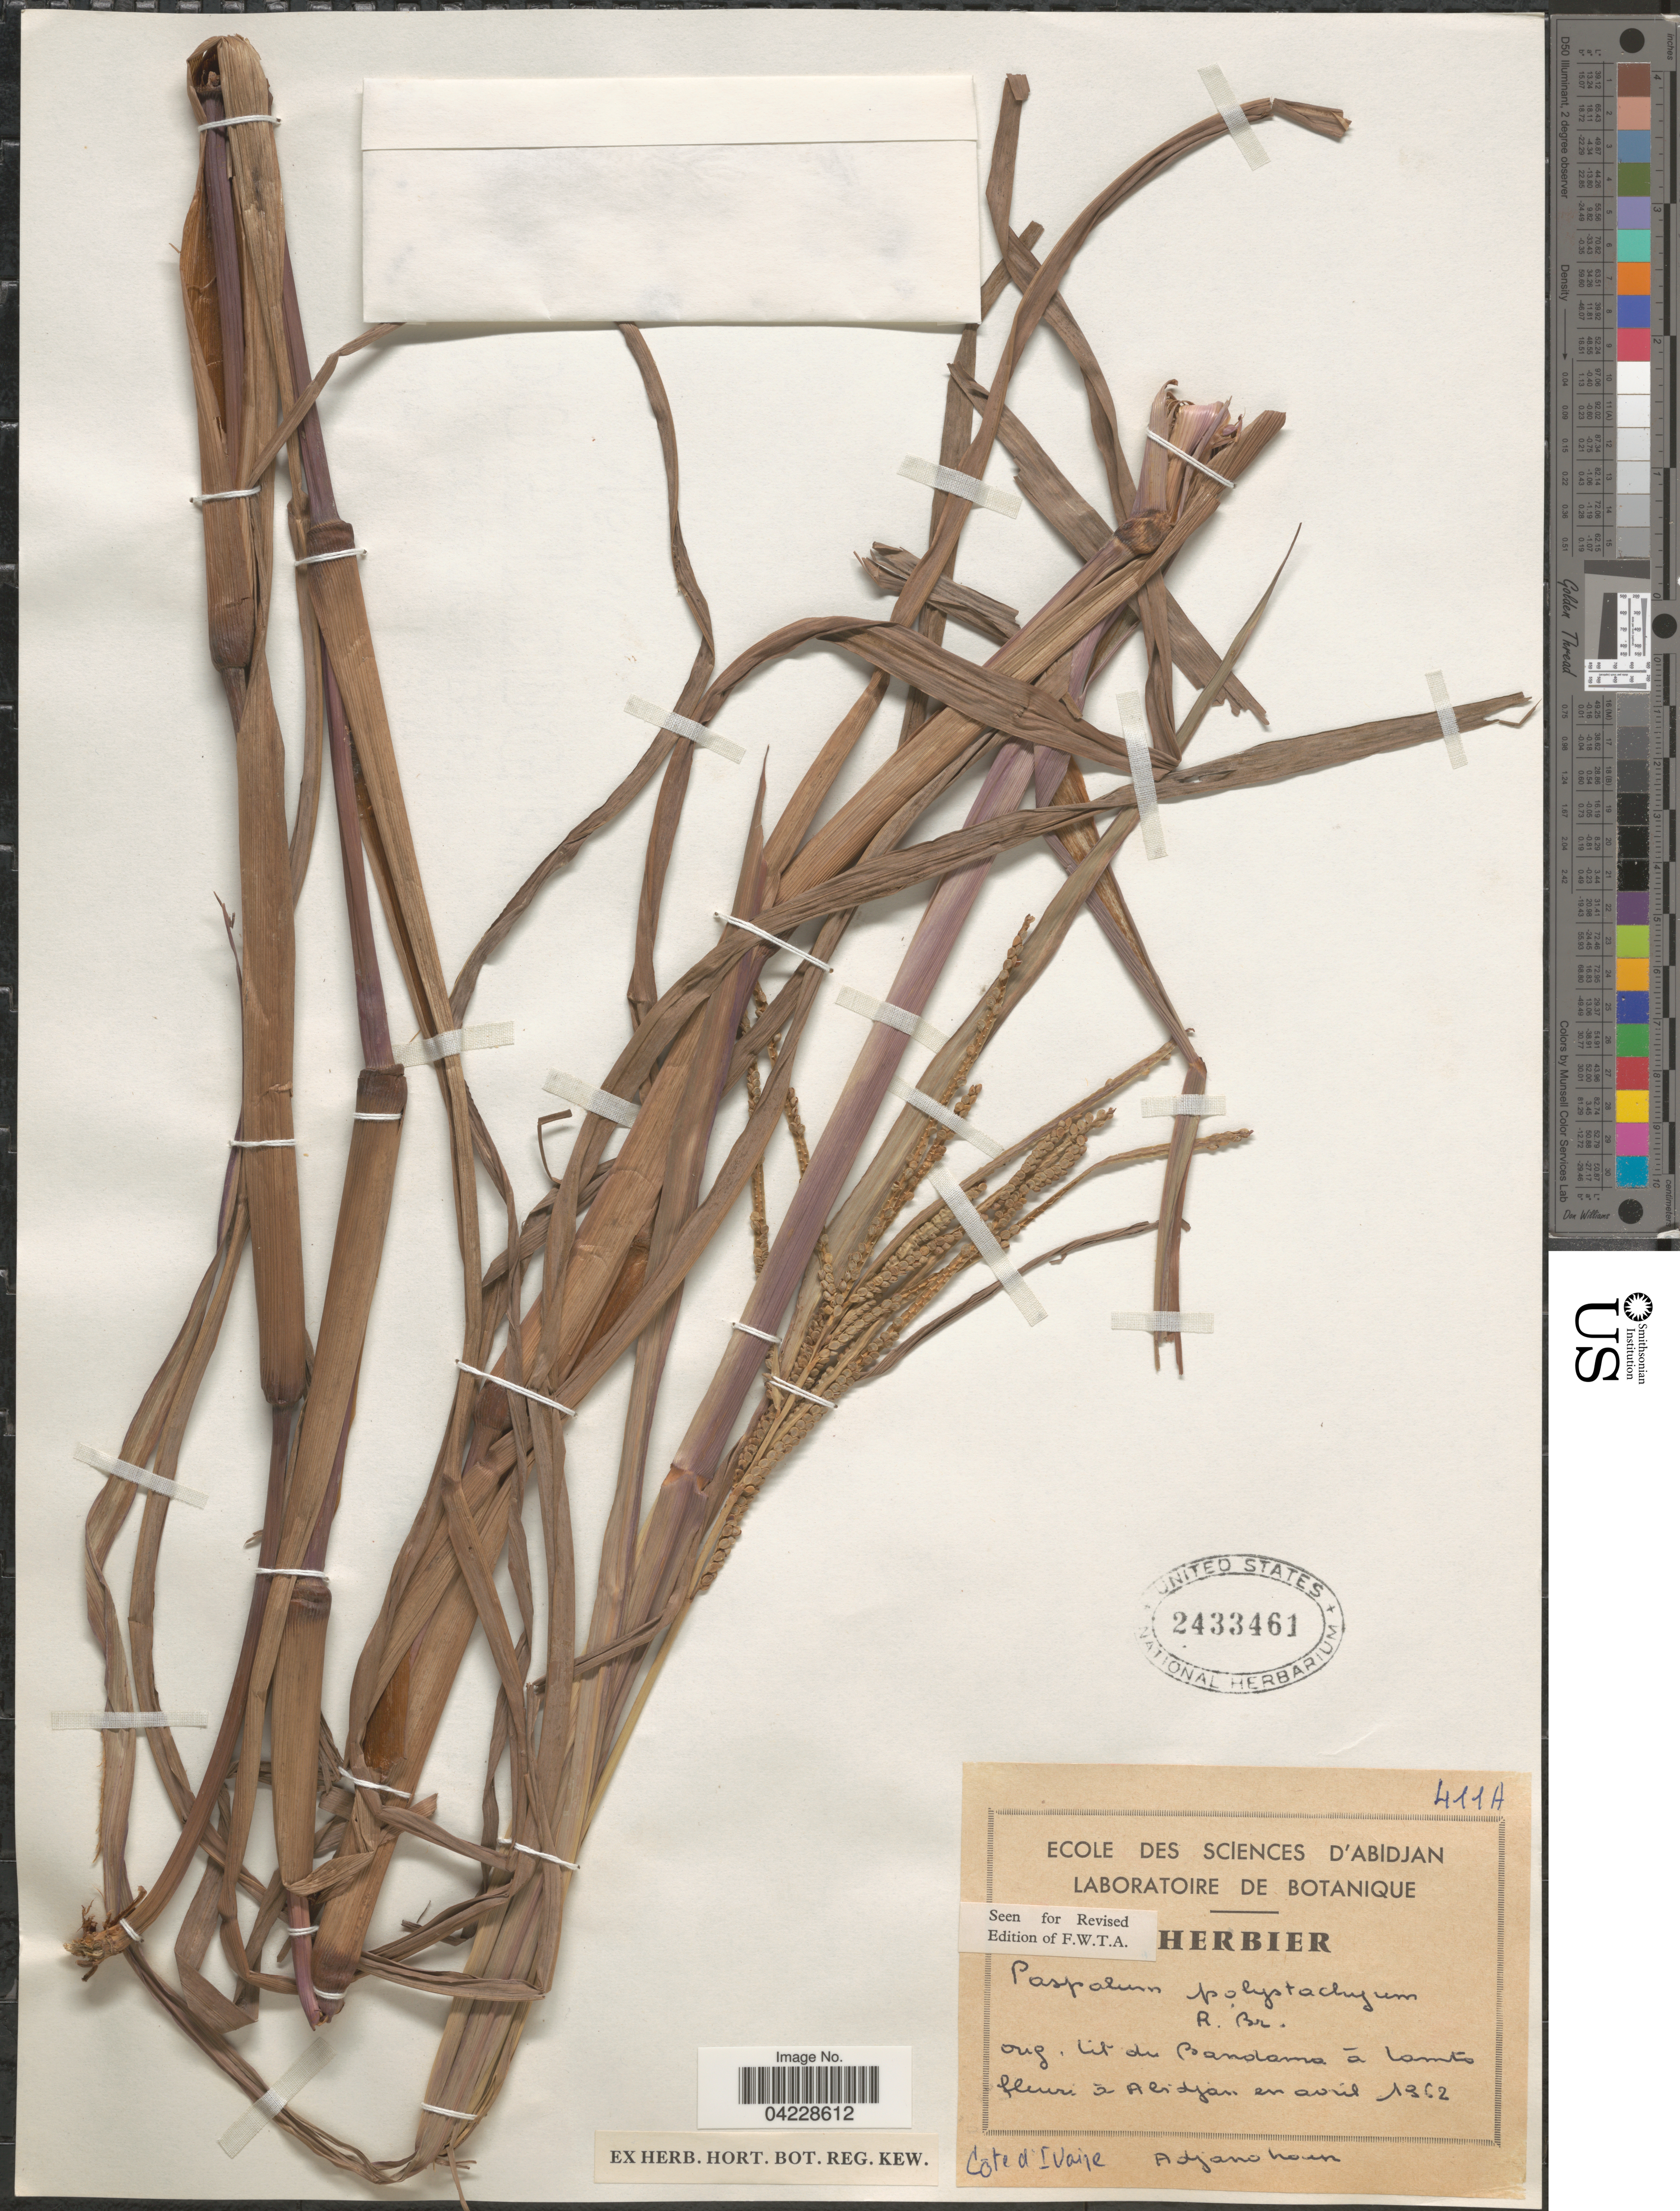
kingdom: Plantae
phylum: Tracheophyta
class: Liliopsida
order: Poales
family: Poaceae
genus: Paspalum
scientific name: Paspalum scrobiculatum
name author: L.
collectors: Adjanohoun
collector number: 411A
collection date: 1962-04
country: Ivory Coast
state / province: Vallée du Bandama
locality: Lit du Bandama à lamts [interpreted] fleur a Abidjan. Cöte d'Ivoire.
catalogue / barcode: US 2433461